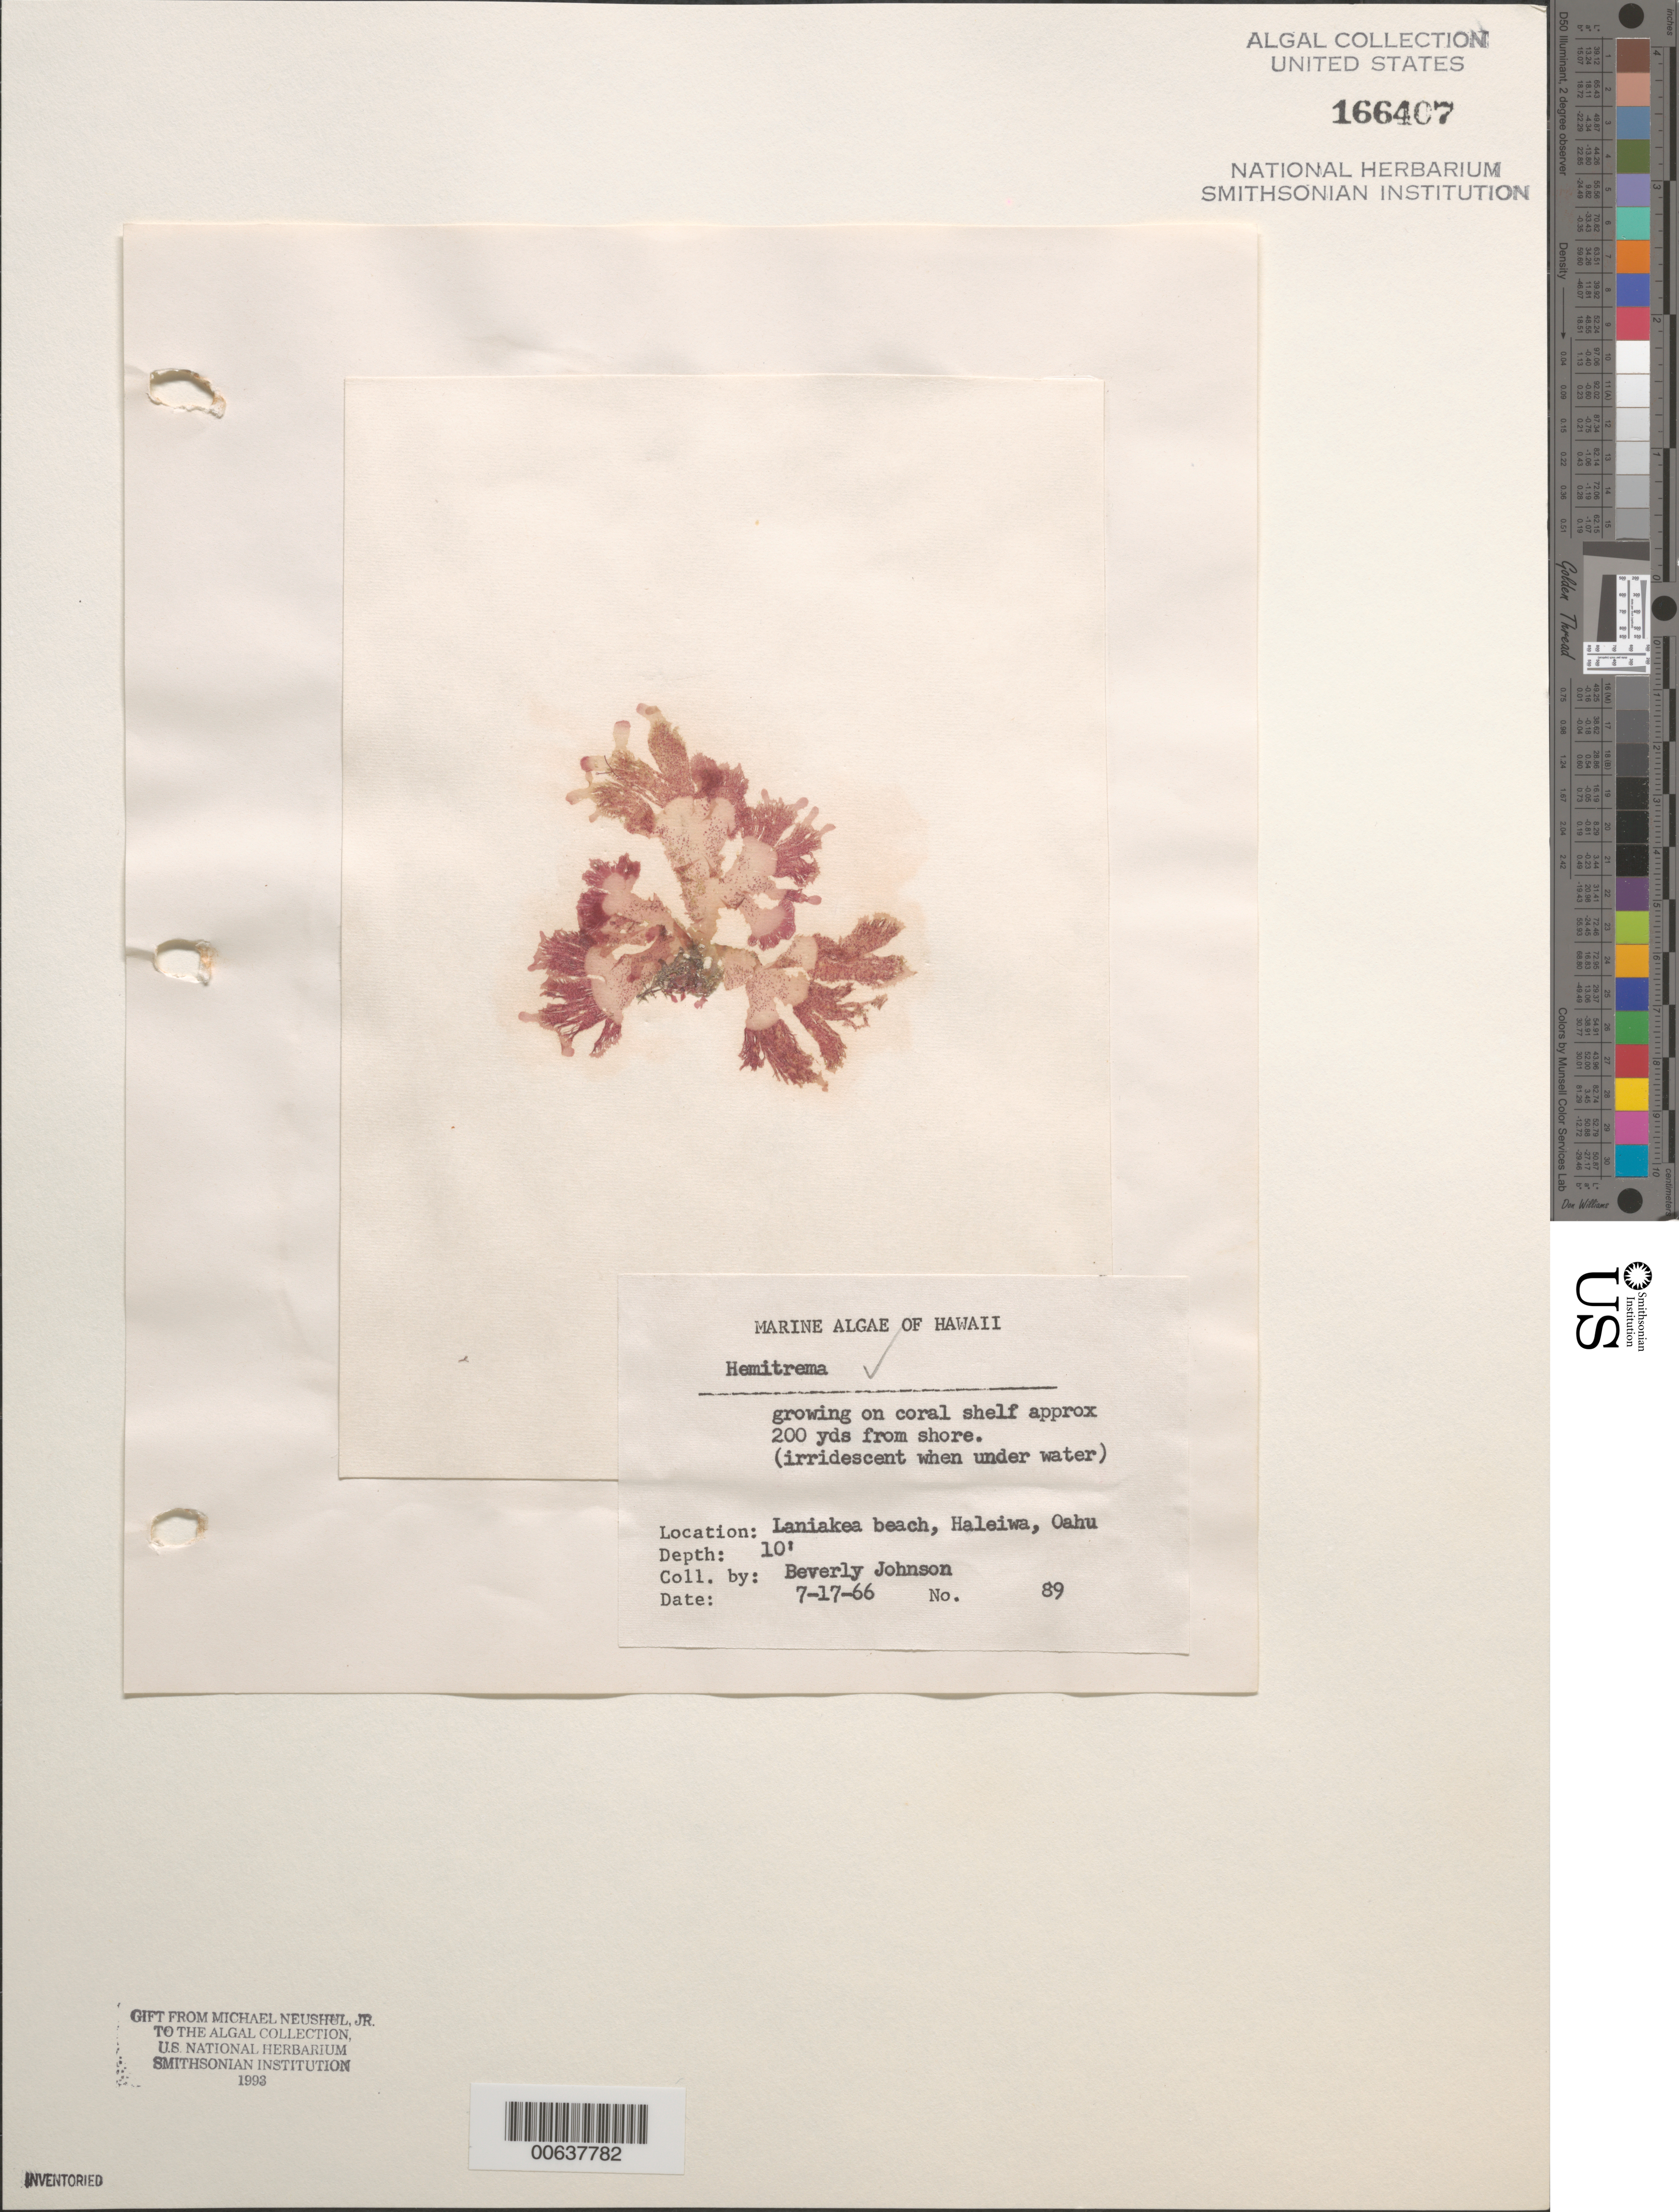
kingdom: Plantae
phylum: Rhodophyta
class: Florideophyceae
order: Ceramiales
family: Delesseriaceae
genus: Hemitrema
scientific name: Hemitrema sp.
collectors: B. Johnson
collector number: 89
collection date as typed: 17 Jul 1966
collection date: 1966-07-17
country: United States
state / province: Hawaii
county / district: Honolulu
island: Oahu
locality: Haleiwa, Laniakea Beach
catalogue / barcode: US 166407